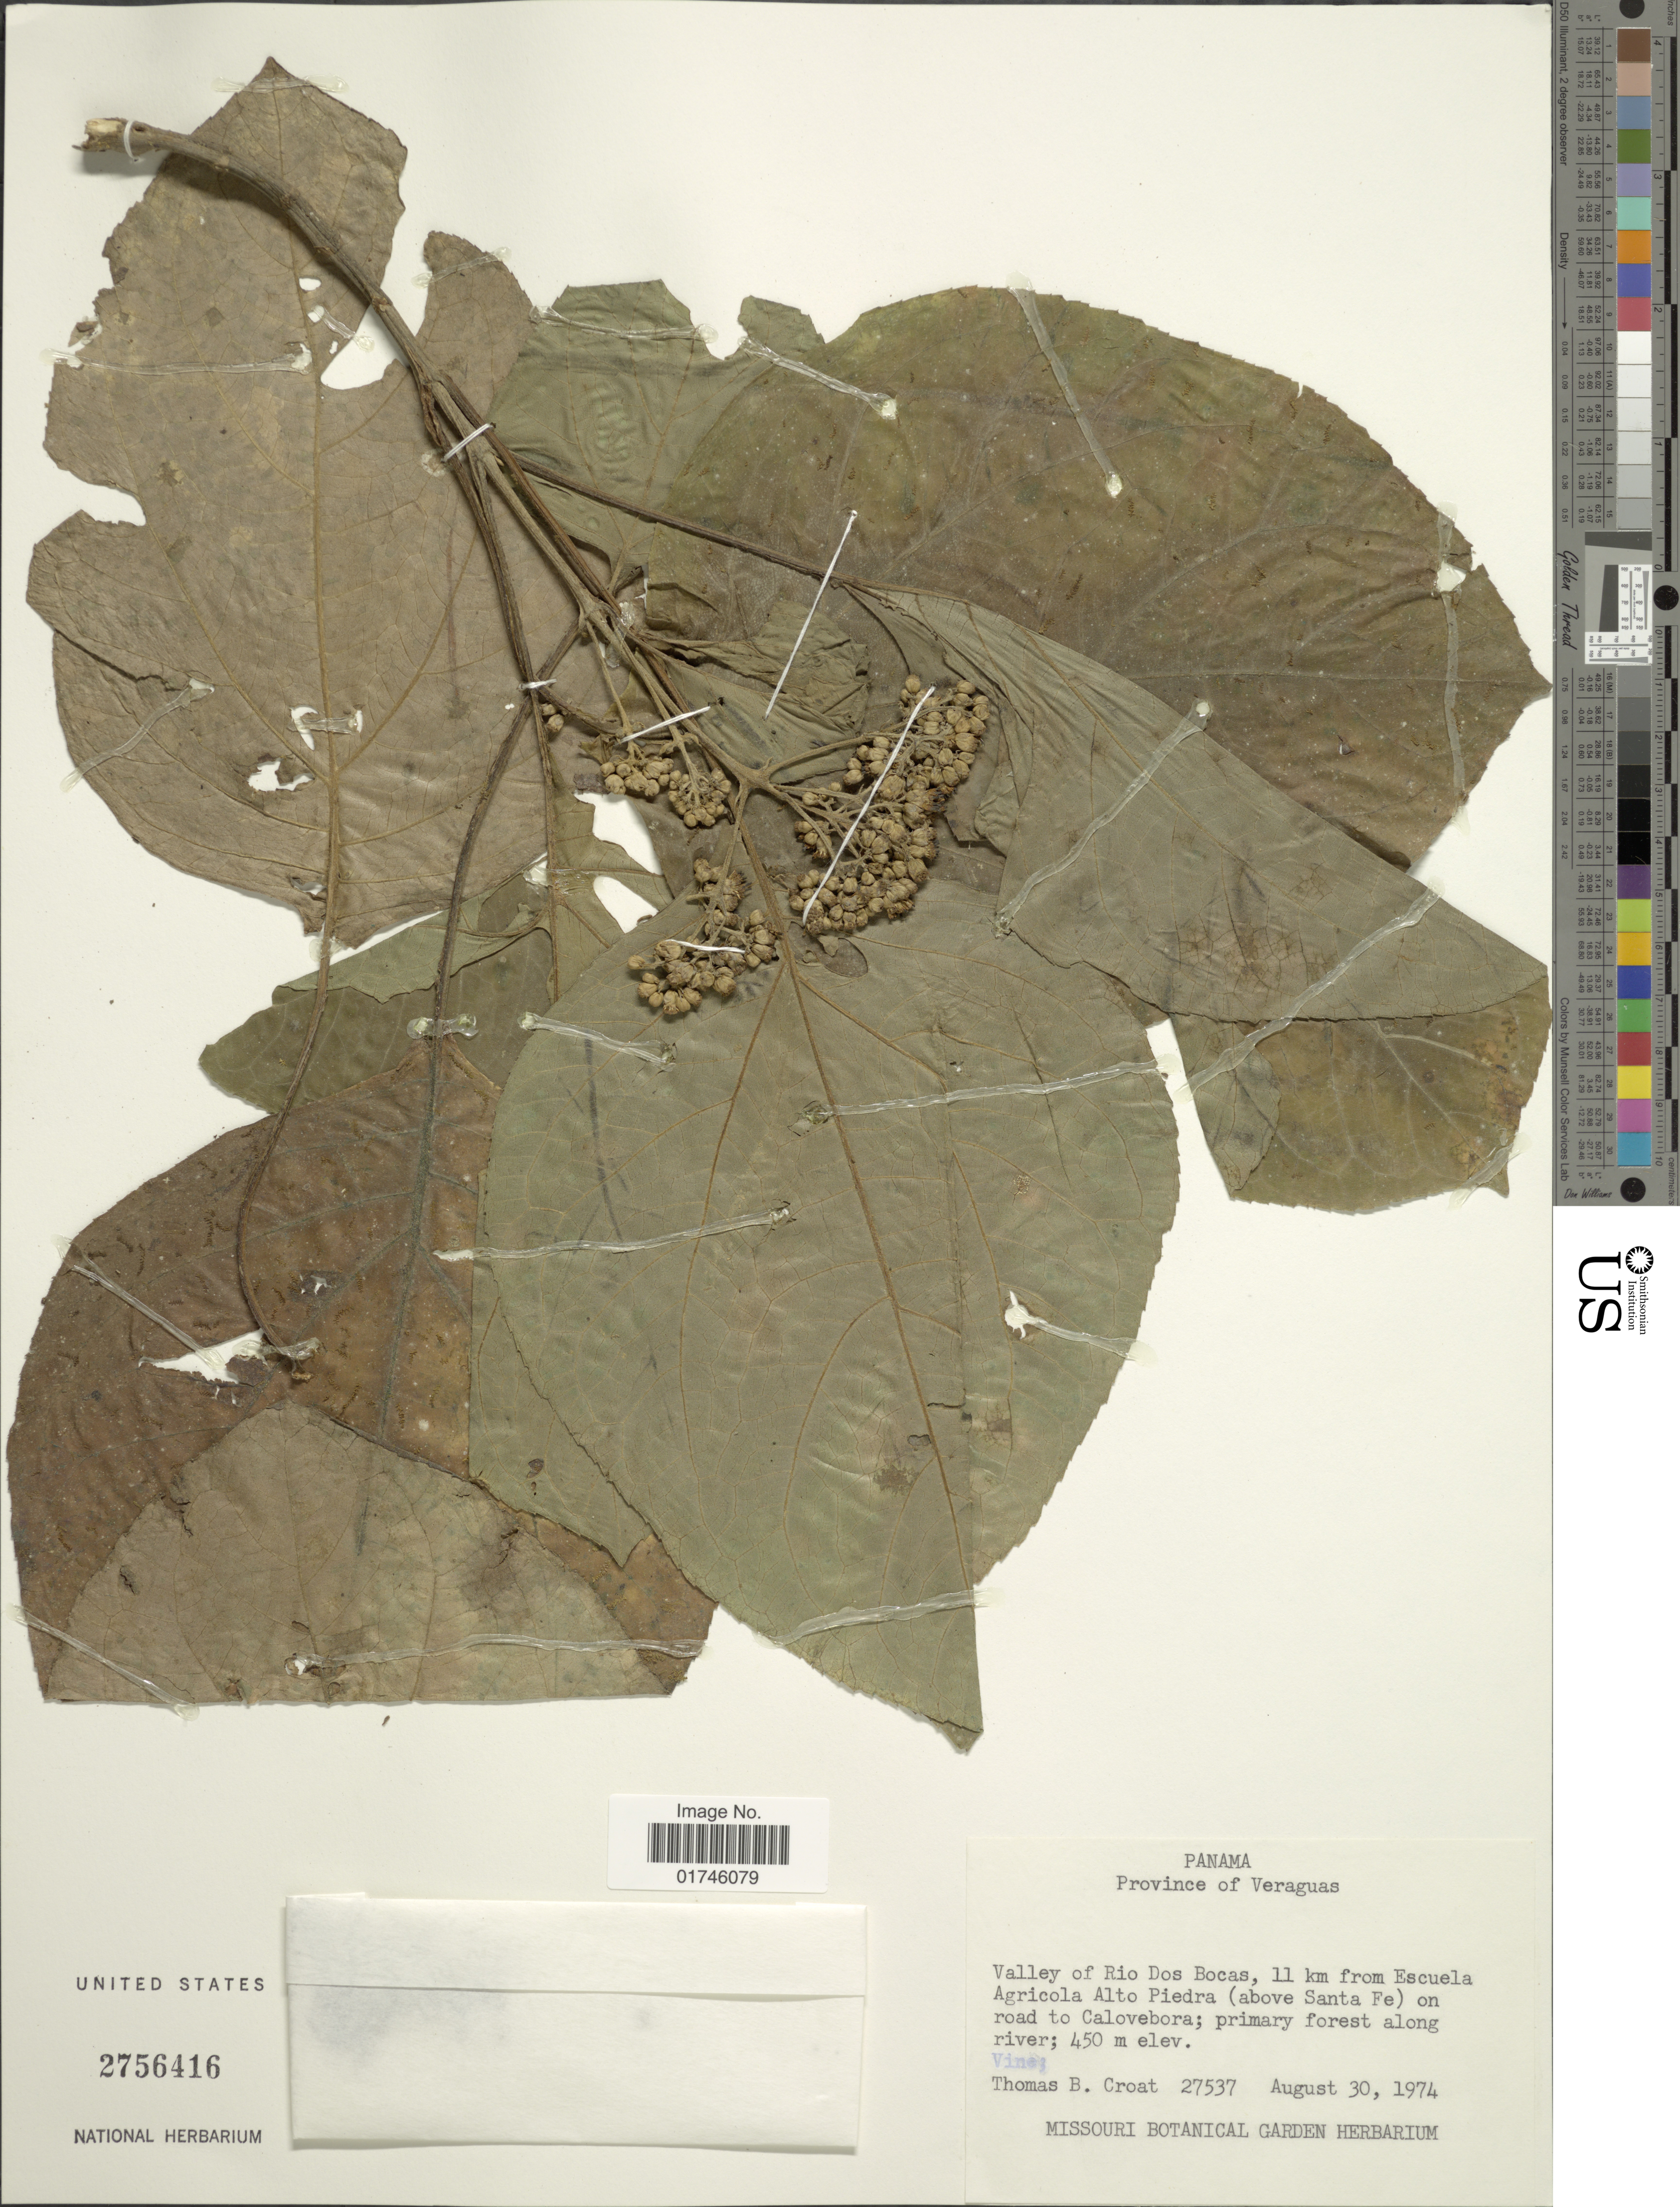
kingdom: Plantae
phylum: Tracheophyta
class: Magnoliopsida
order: Asterales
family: Asteraceae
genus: Clibadium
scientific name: Clibadium grandifolium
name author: S.F. Blake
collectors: T. B. Croat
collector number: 27537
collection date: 1974-08-30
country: Panama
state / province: Veraguas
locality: Panama, Province of Veraguas. Valley of Rio Dos Bocas, 11 km from Escuela Agriccola Alto Piedra (Above Santa Fe) on road to Calovebora.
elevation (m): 450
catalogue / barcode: US 2756416